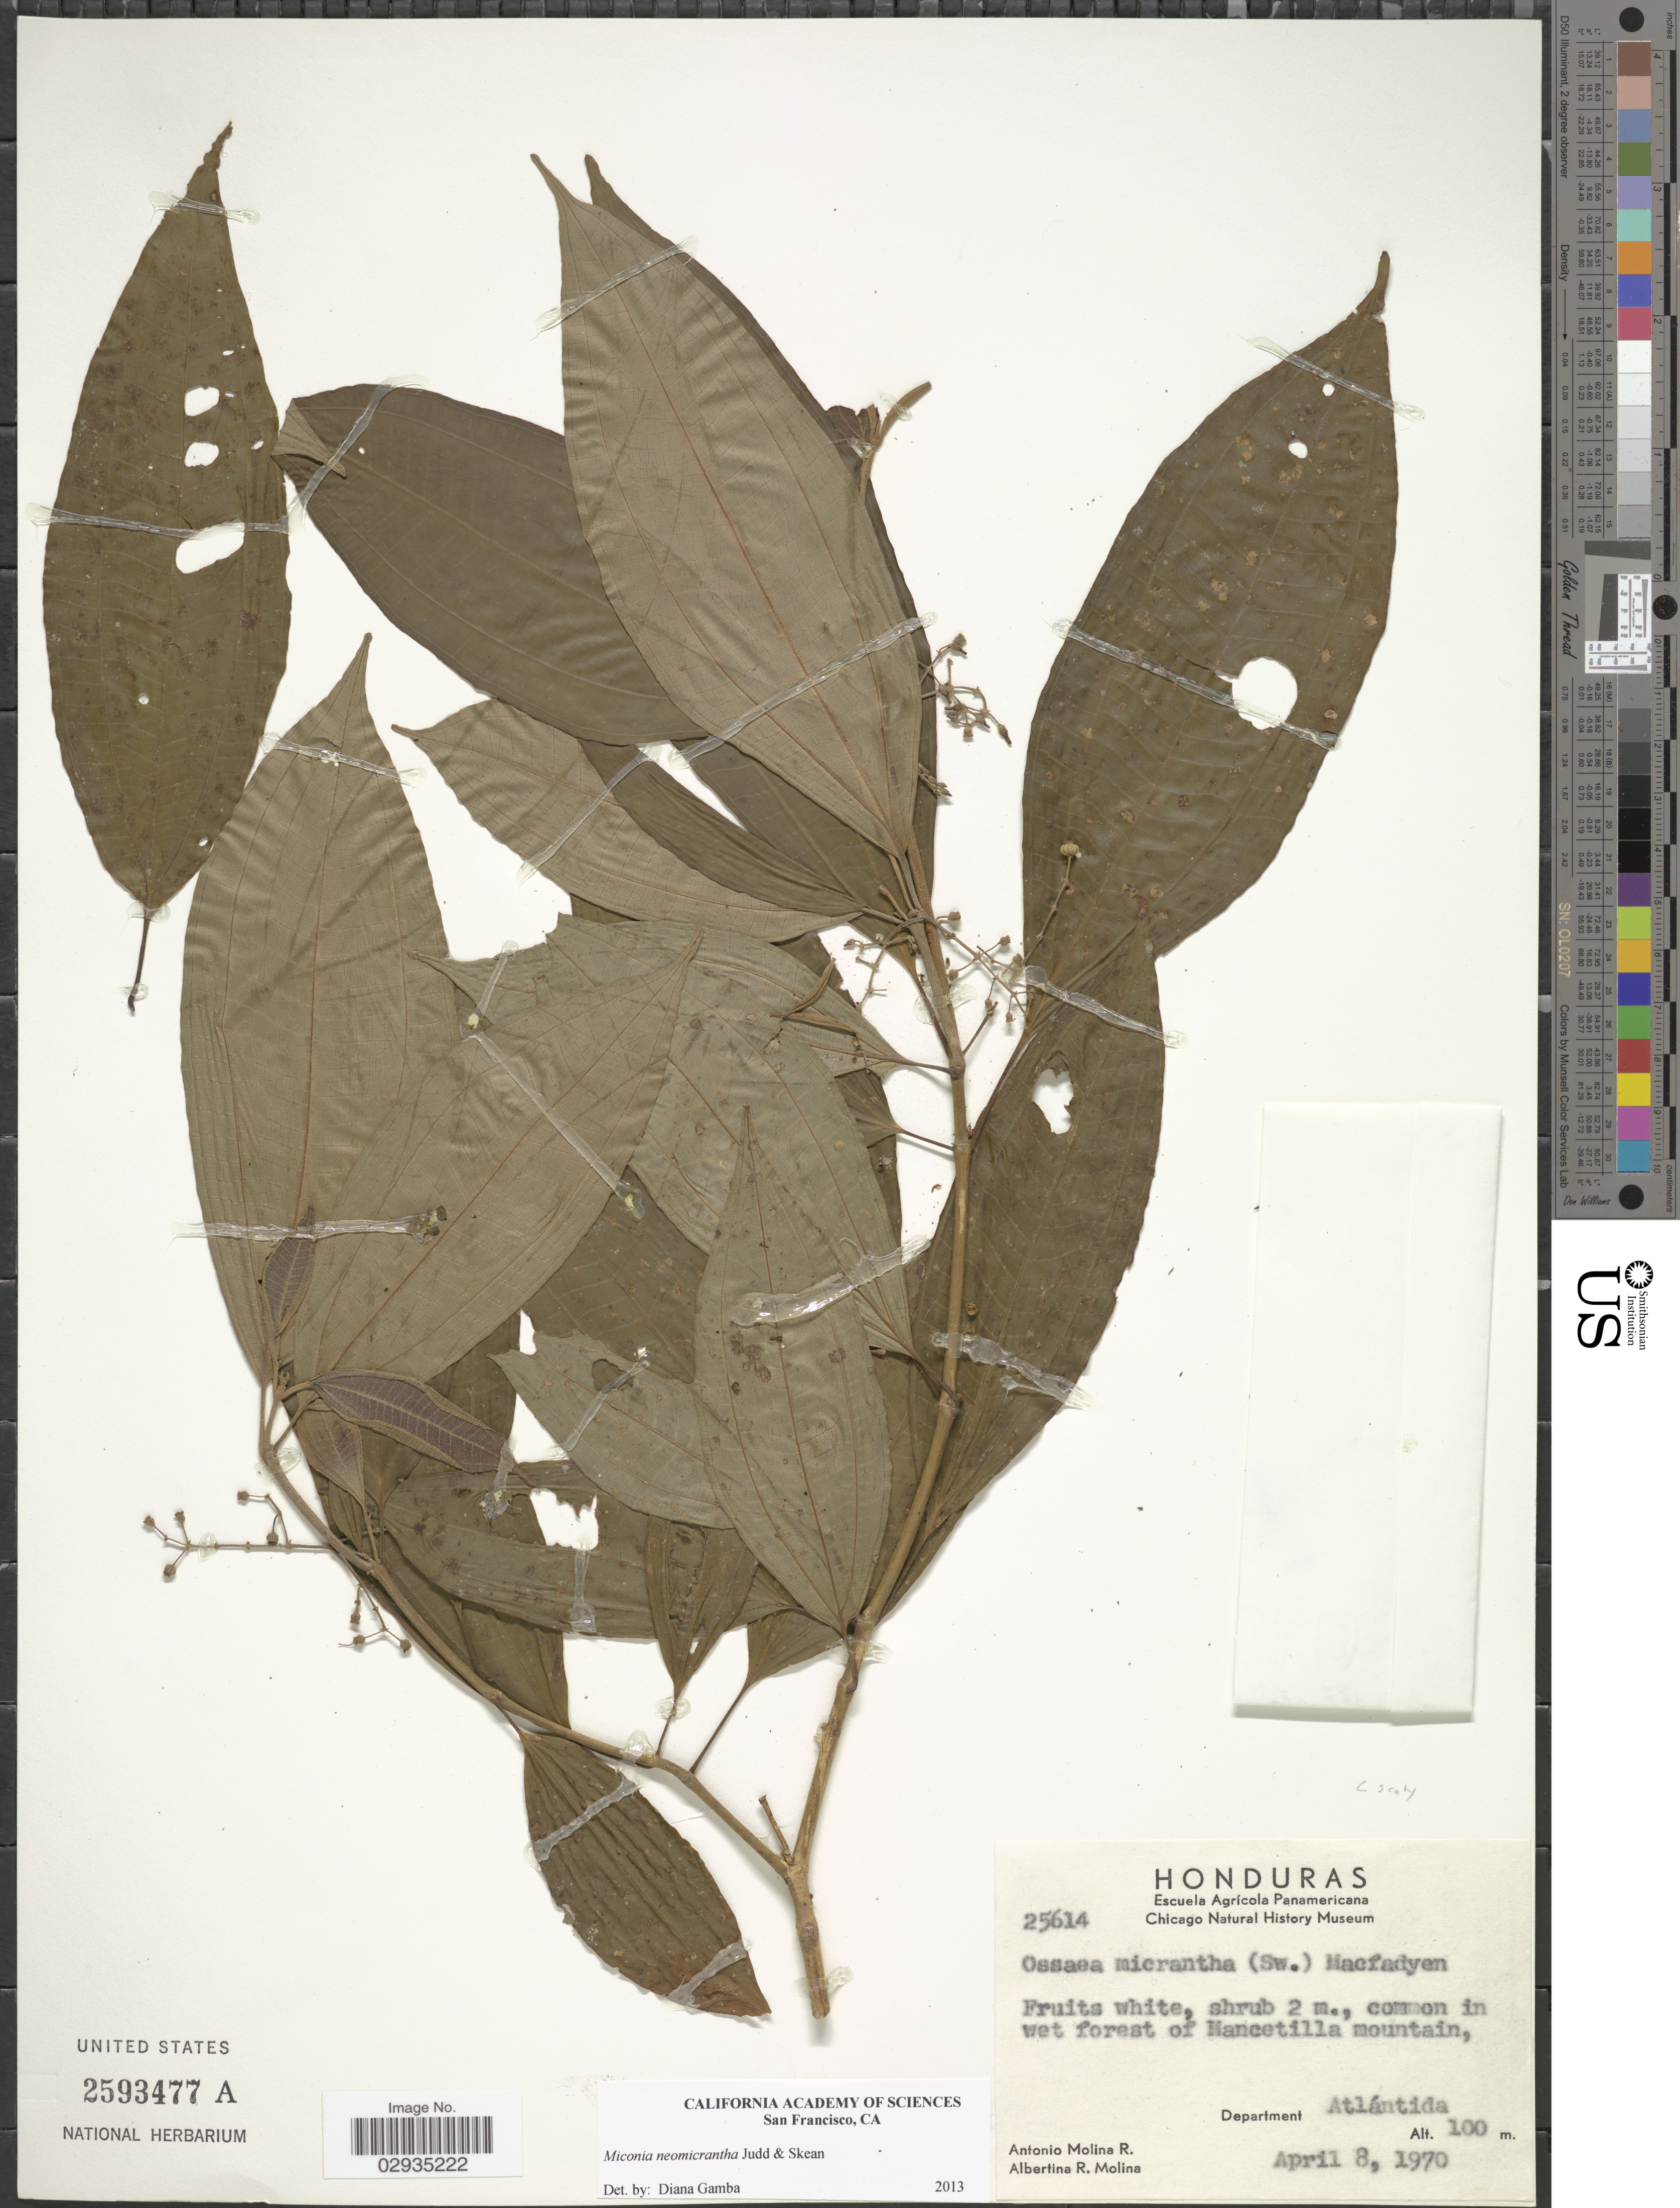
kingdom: Plantae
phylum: Tracheophyta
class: Magnoliopsida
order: Myrtales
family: Melastomataceae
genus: Miconia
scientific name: Miconia neomicrantha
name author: Judd & Skean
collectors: A. Molina R. & A. R. Molina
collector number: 25614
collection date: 1970-04-08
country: Honduras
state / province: Atlántida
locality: Common in wet forest of Mancetilla mountain, Department Atlántida.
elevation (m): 100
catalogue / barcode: US 2593477A